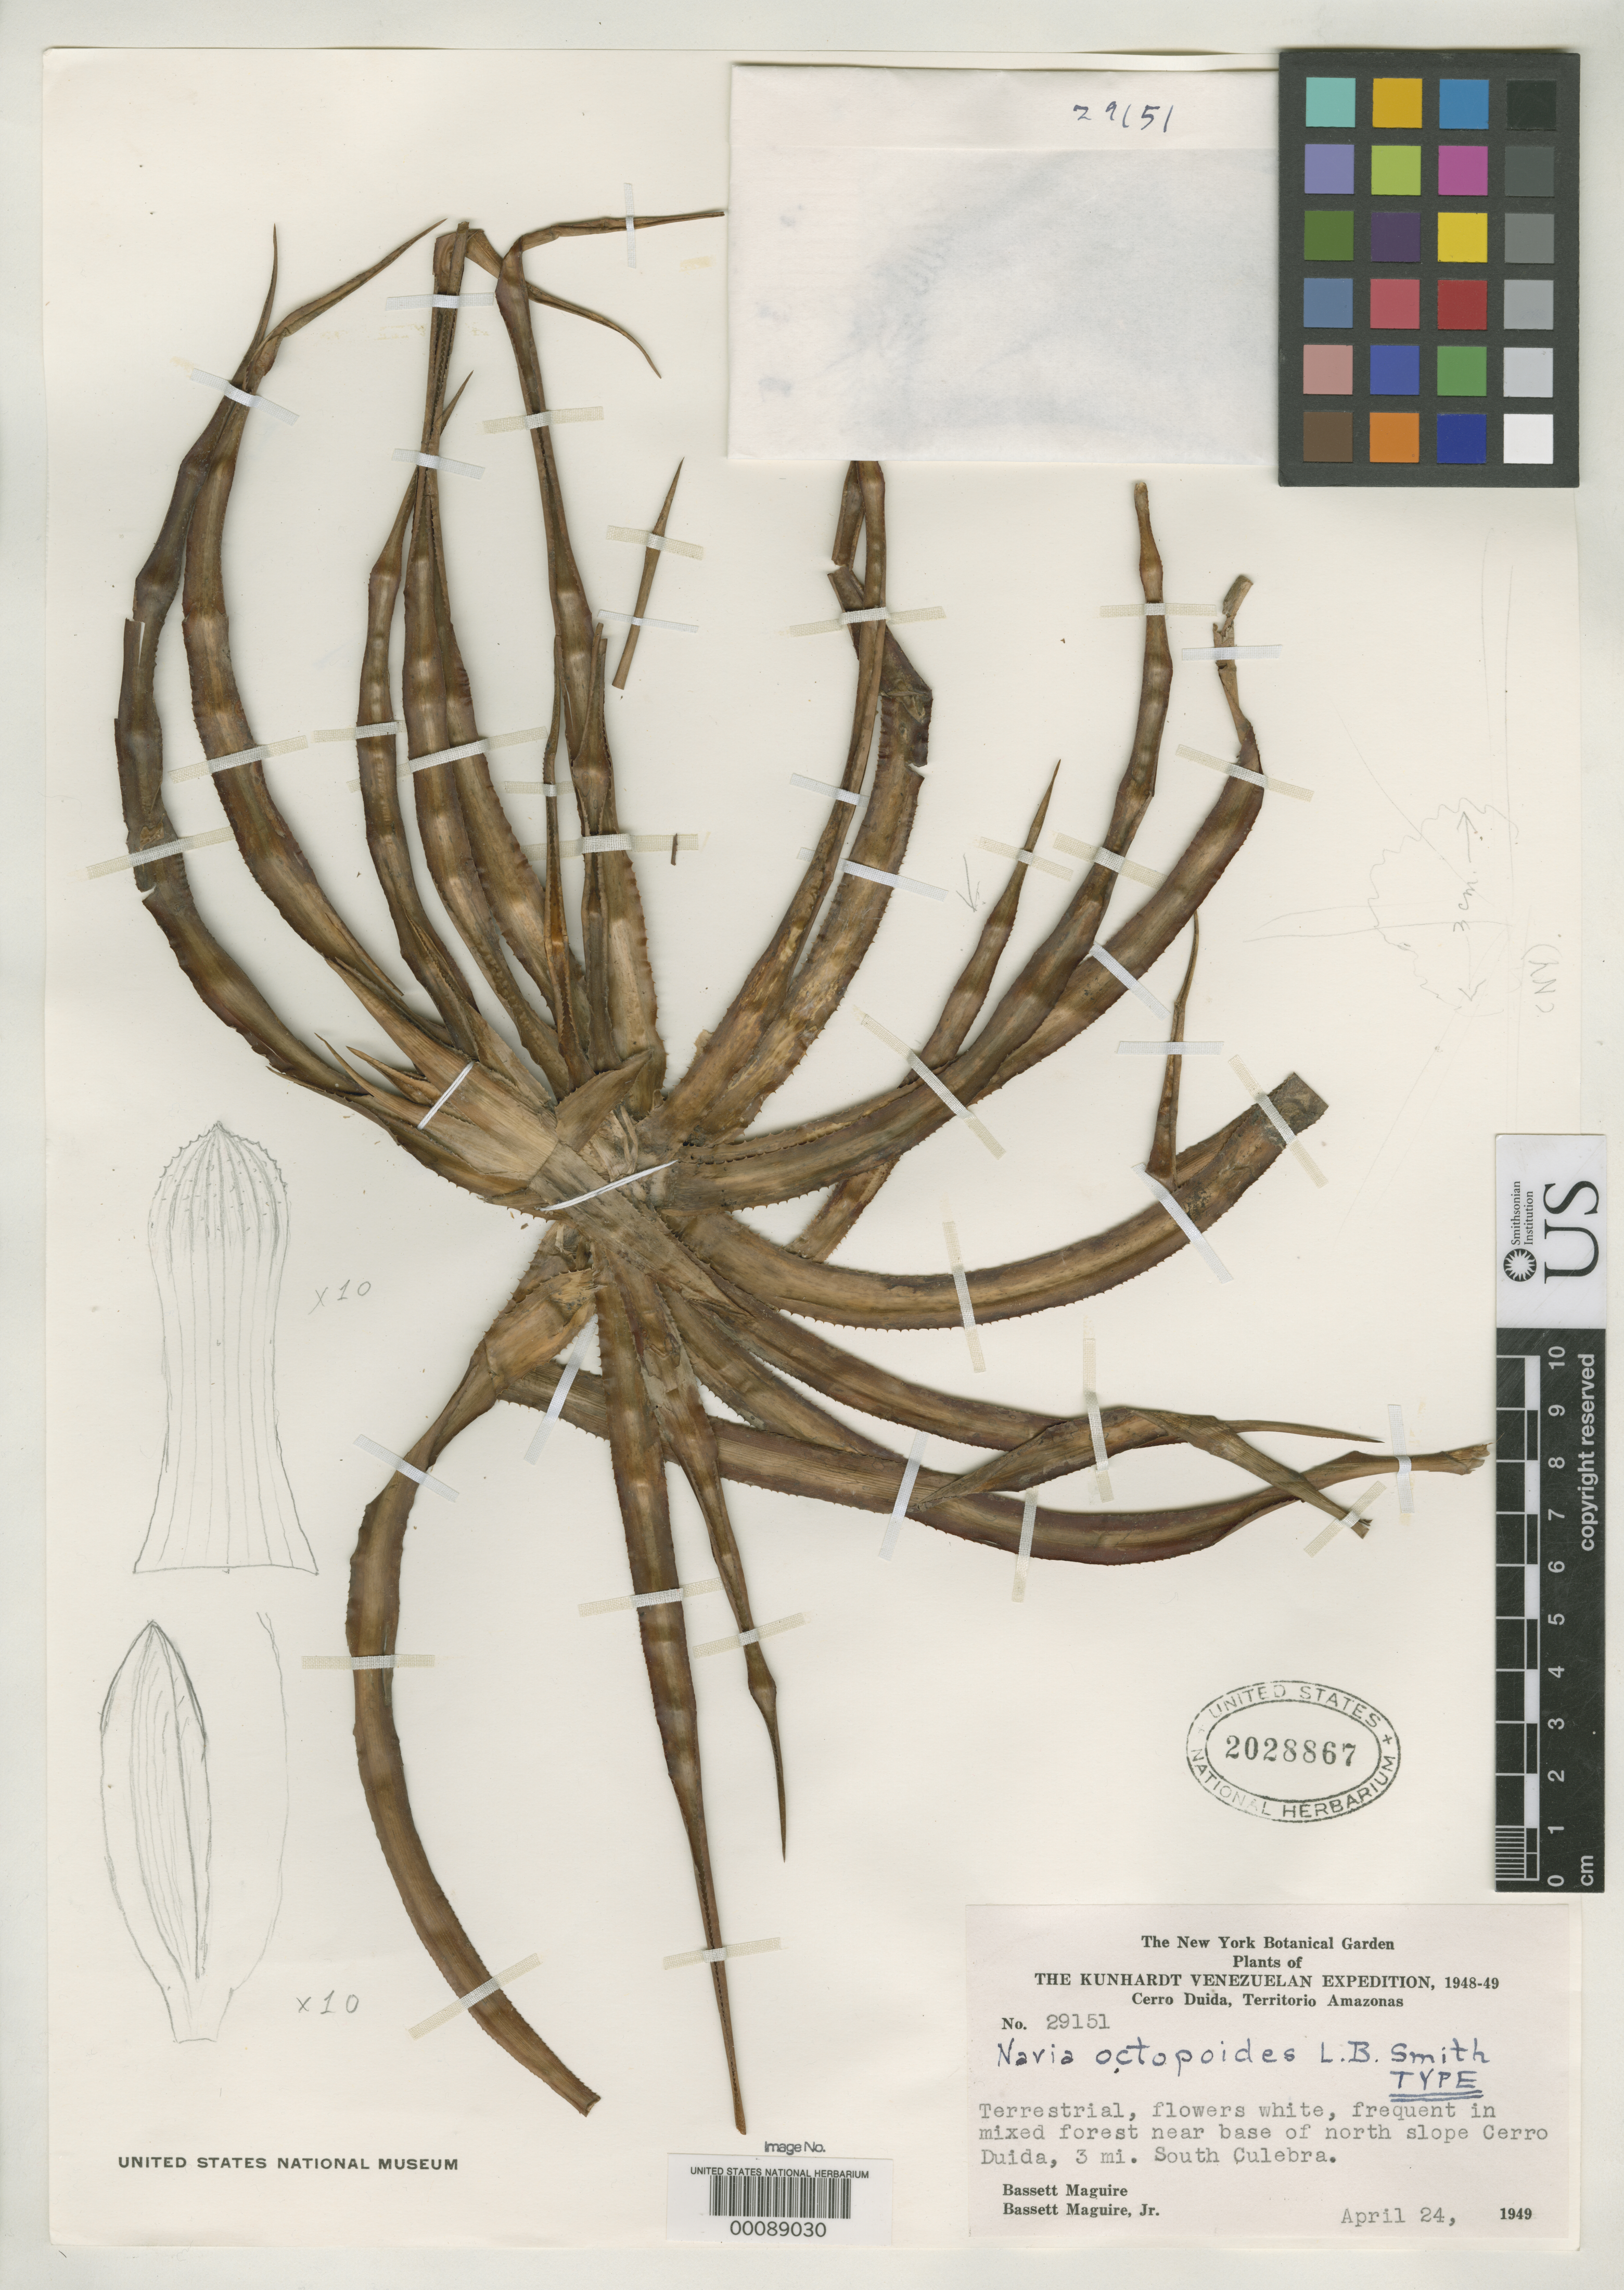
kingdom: Plantae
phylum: Tracheophyta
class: Liliopsida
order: Poales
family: Bromeliaceae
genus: Navia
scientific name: Navia octopoides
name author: L.B. Sm.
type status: Holotype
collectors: B. Maguire & B. Maguire Jr.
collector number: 29151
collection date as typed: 24 Apr 1949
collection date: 1949-04-24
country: Venezuela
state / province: Amazonas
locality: Cerro Duida near base of N slope, 3 mi S of Culebra.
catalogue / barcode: US 2028867